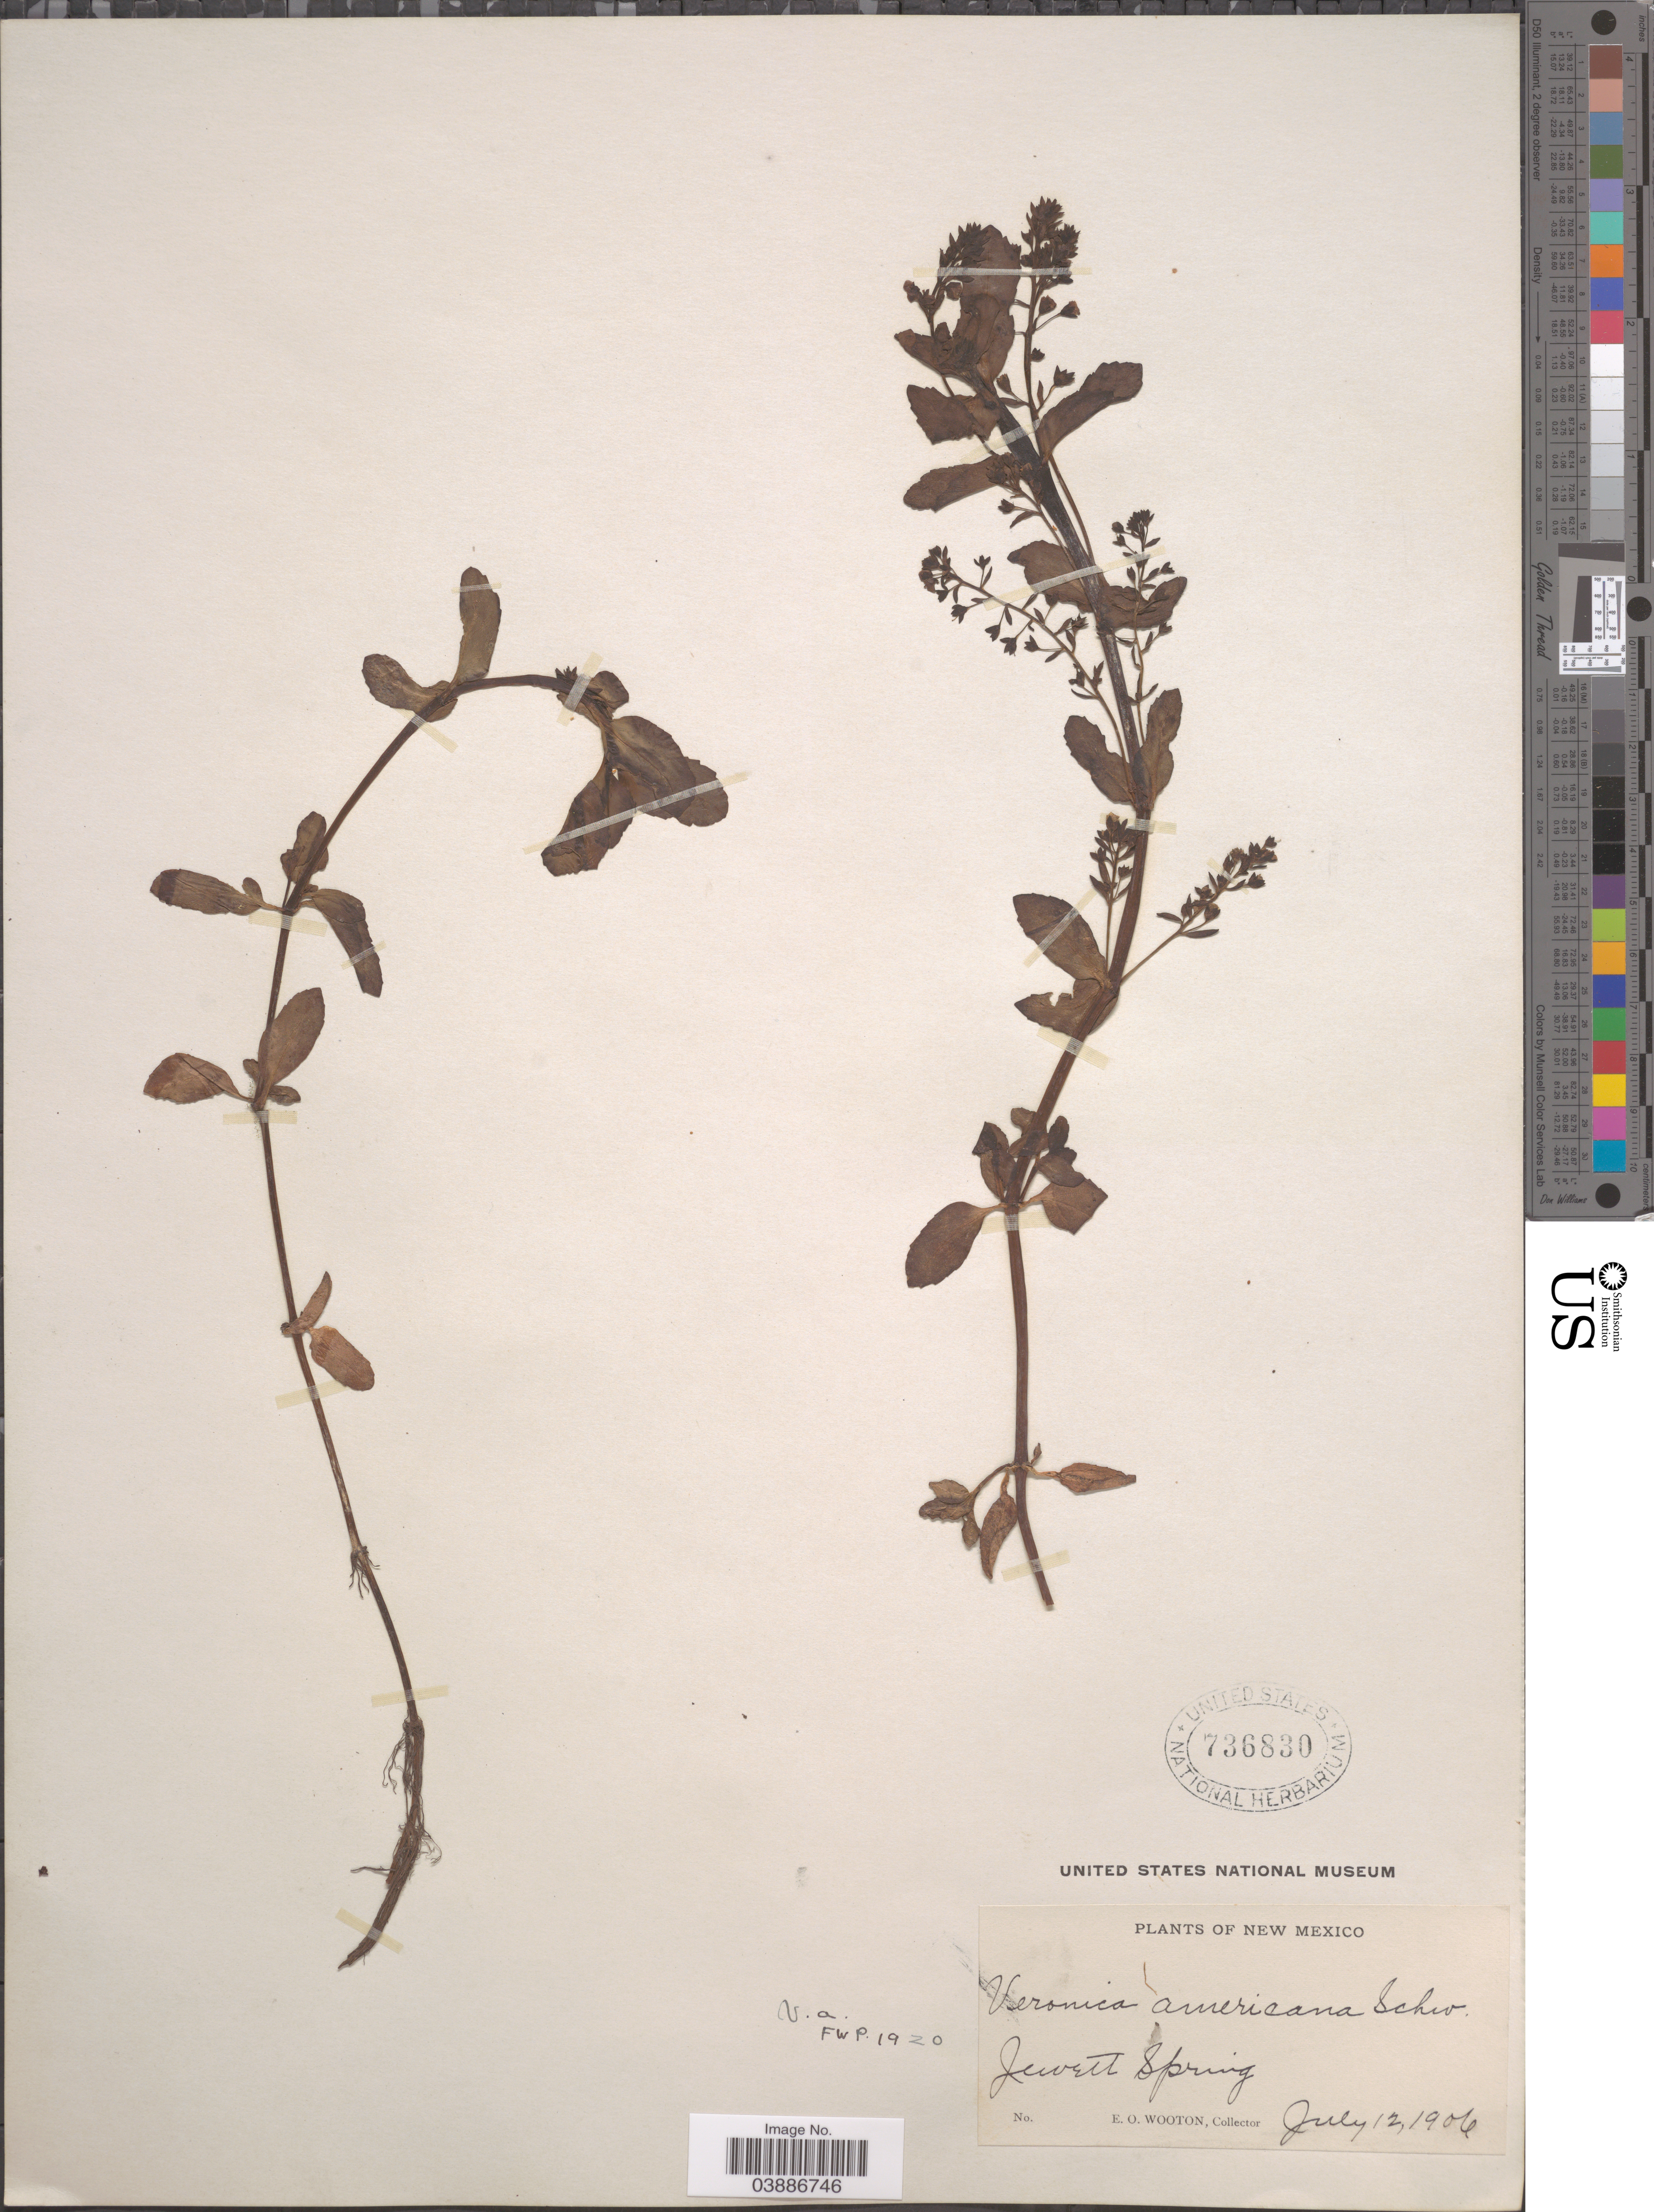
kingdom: Plantae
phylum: Tracheophyta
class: Magnoliopsida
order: Lamiales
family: Plantaginaceae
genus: Veronica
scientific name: Veronica americana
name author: Schwein. ex Benth.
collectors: E. O. Wooton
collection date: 1906-07-12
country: United States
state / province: New Mexico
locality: Jewett Spring.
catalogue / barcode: US 736830